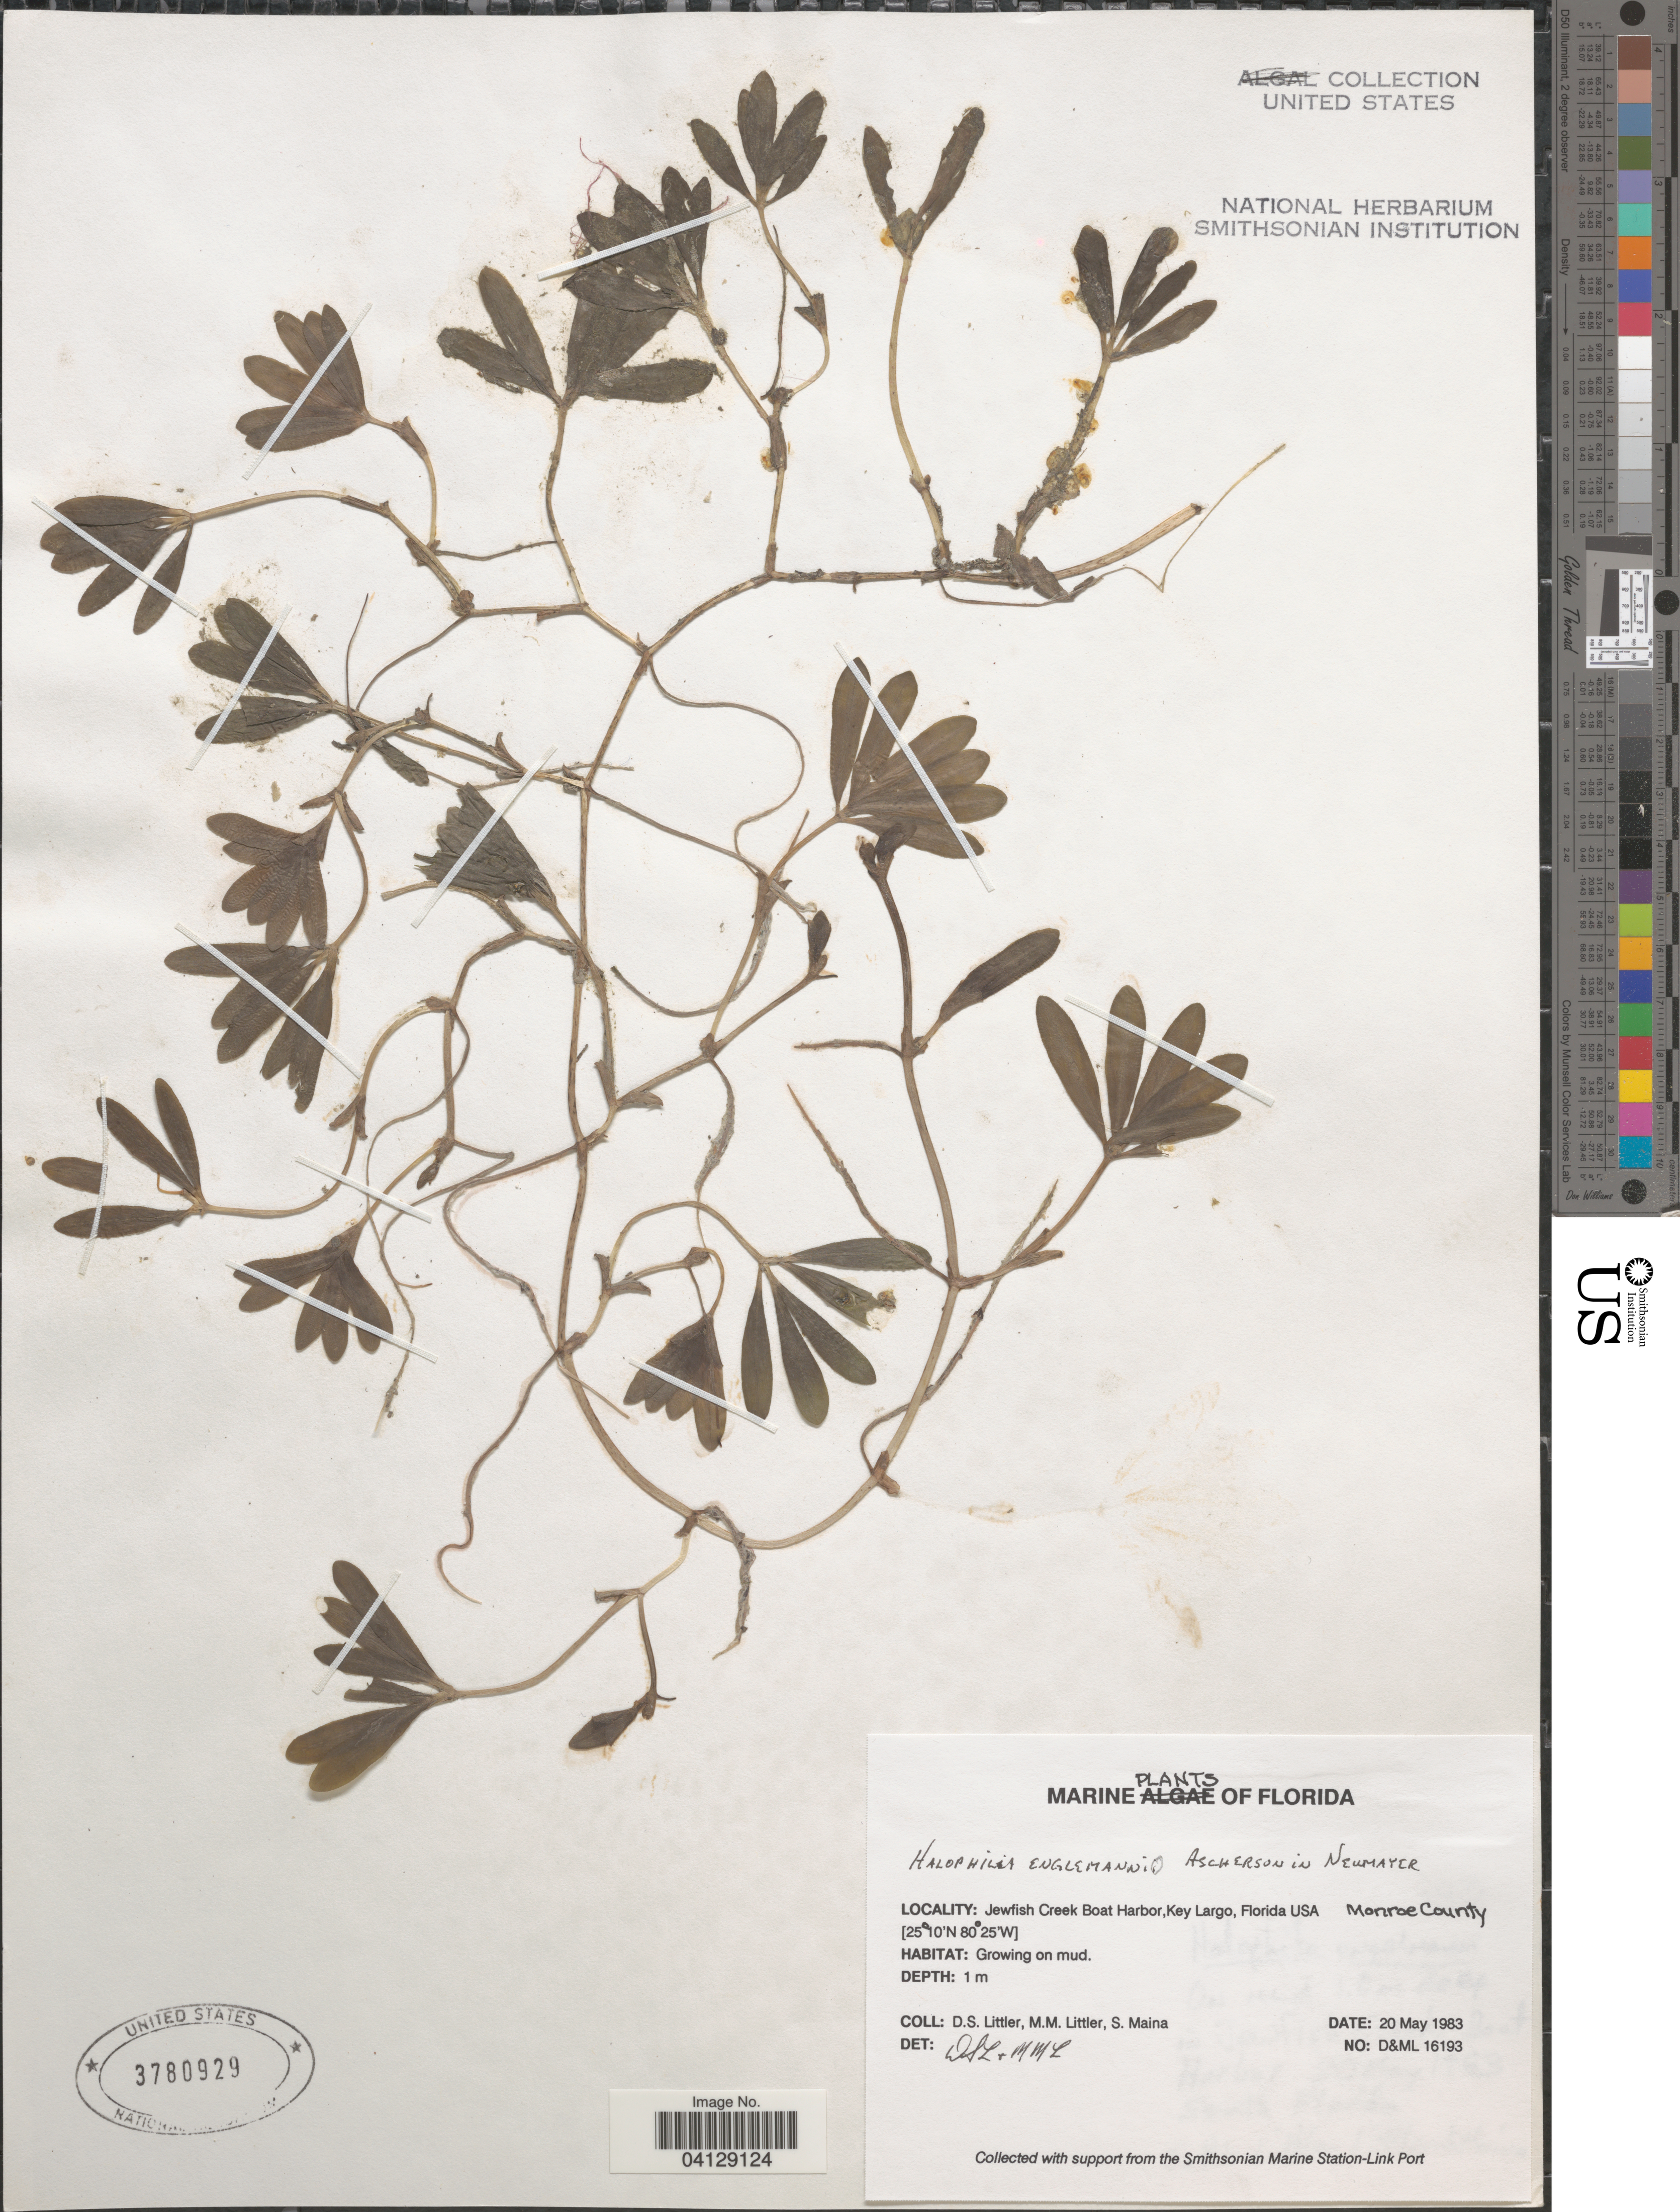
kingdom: Plantae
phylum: Tracheophyta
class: Liliopsida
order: Alismatales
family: Hydrocharitaceae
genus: Halophila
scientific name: Halophila engelmannii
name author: Asch.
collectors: D. S. Littler & S. Maina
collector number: D&ML16193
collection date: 1983-05-20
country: United States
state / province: Florida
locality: Jewfish Creek Boat Harbor, Key Largo. Monroe County.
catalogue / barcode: US 3780929